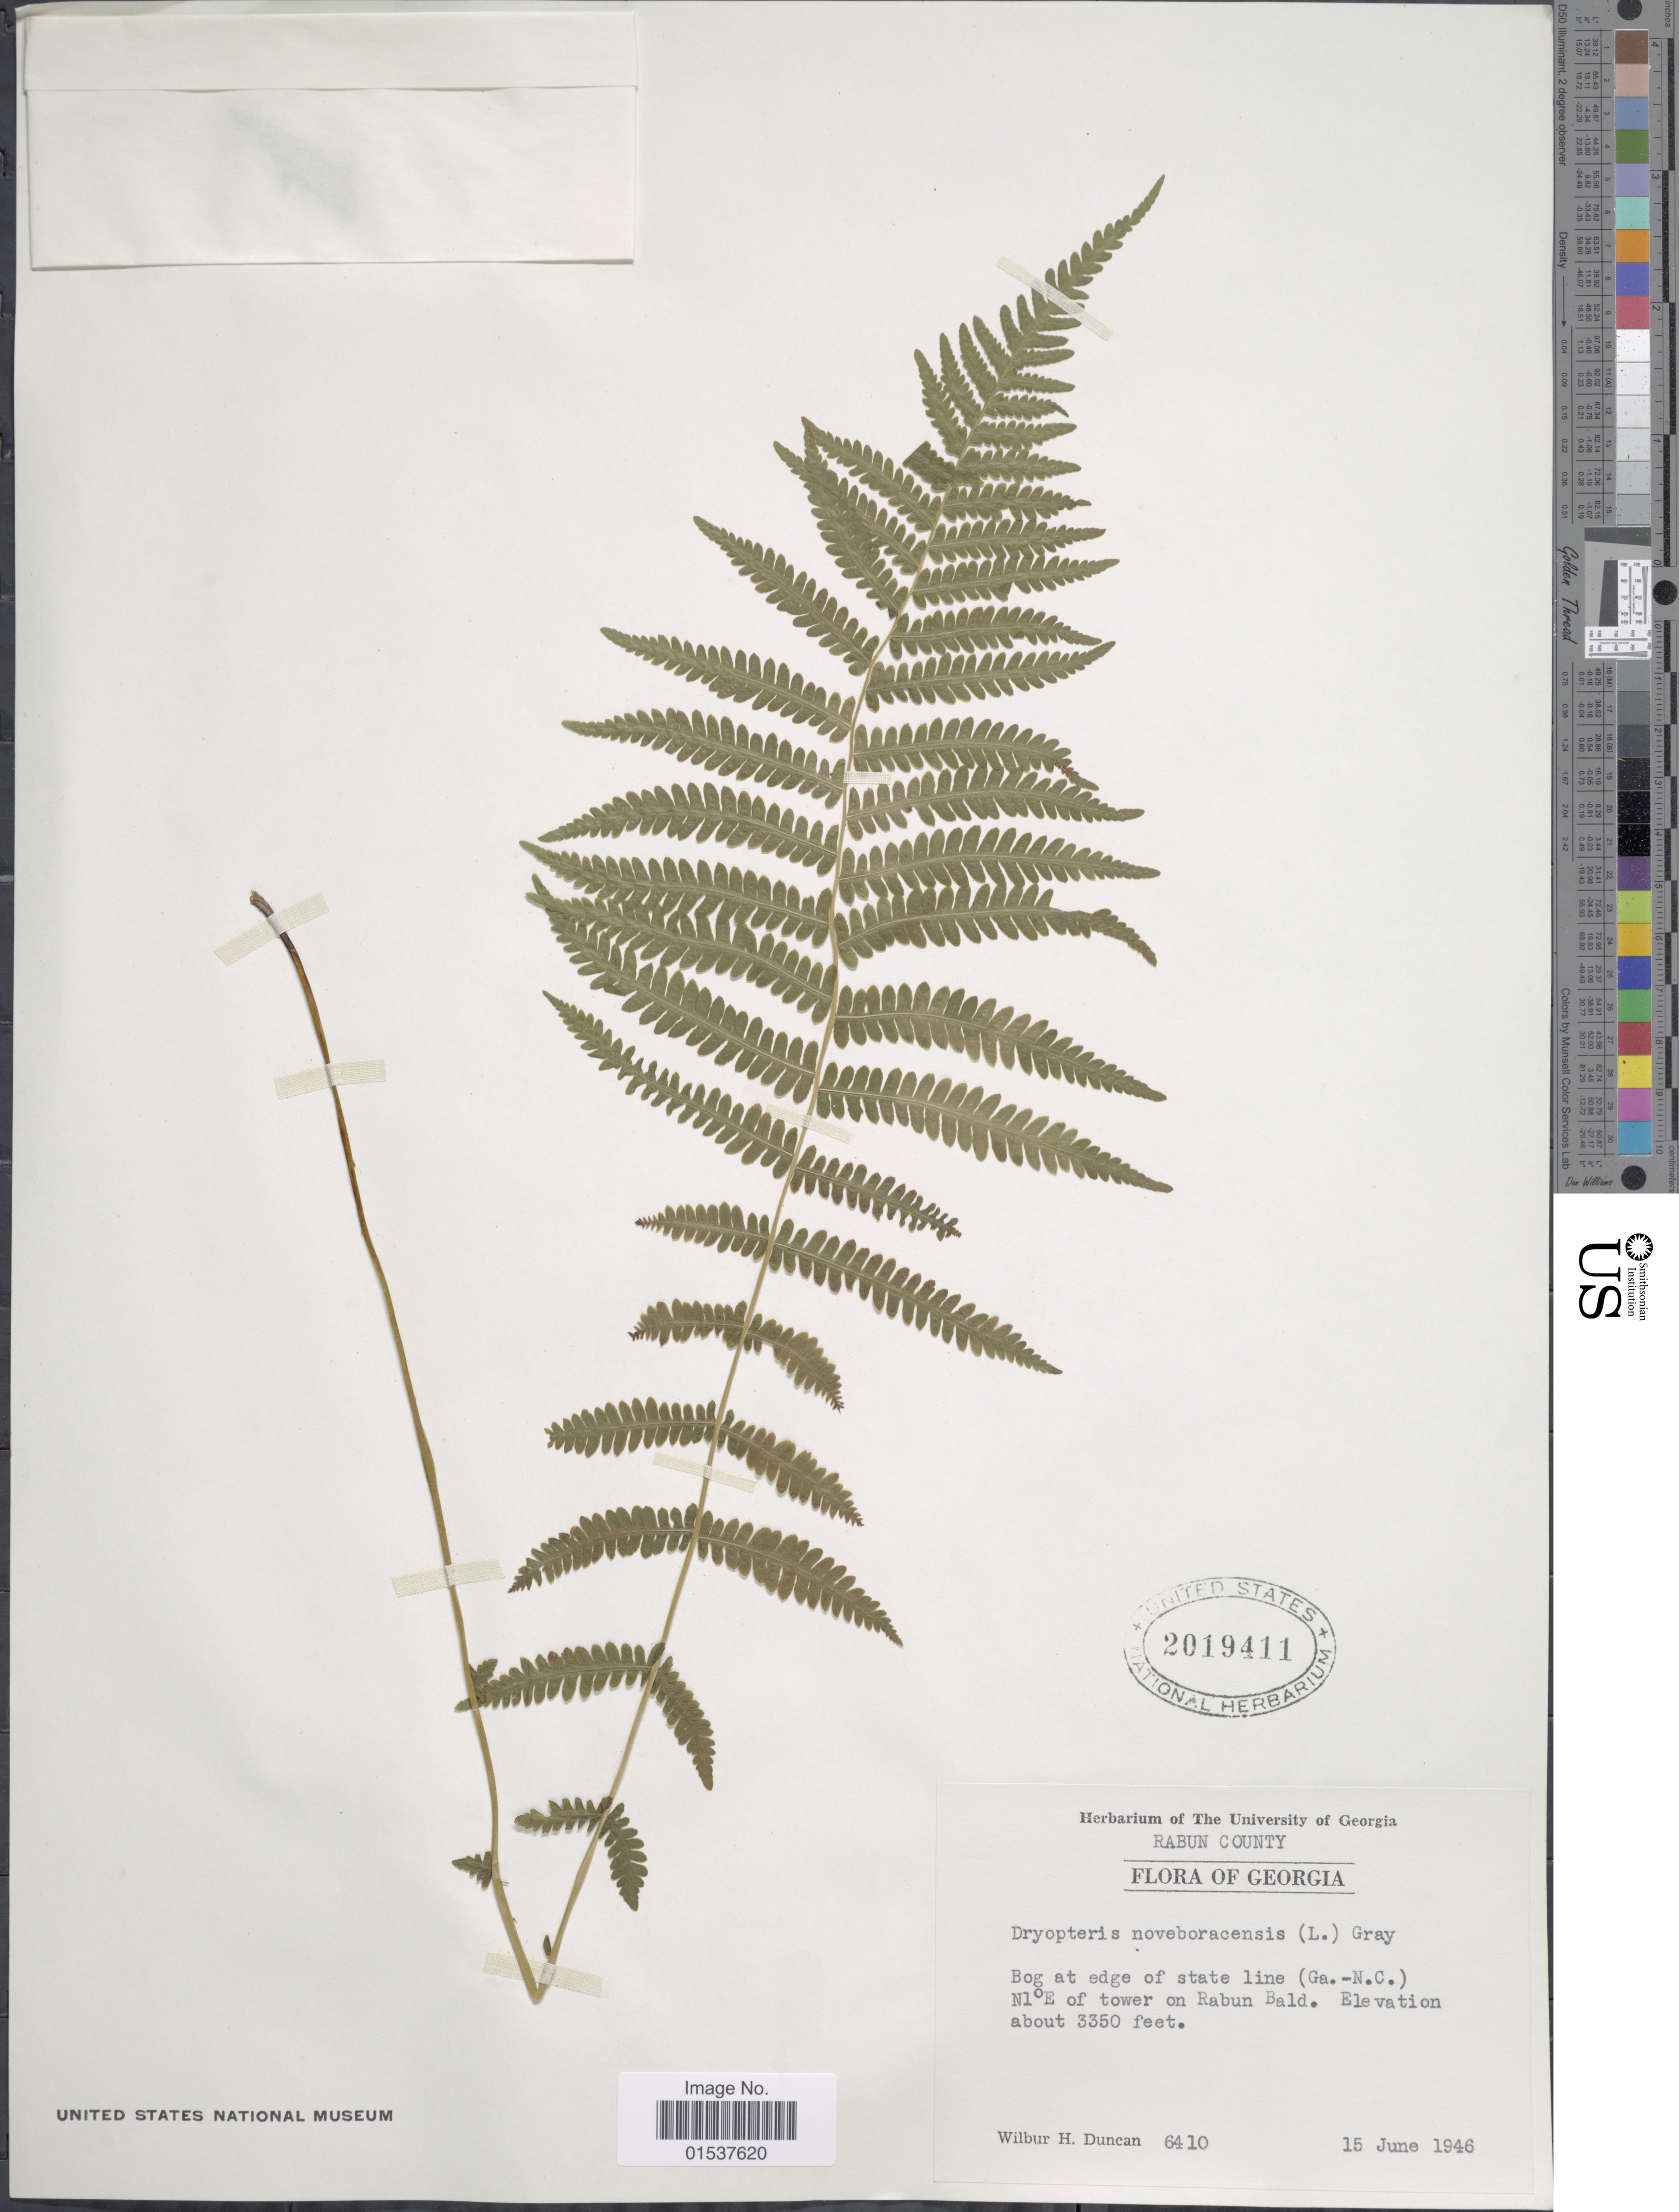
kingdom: Plantae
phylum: Tracheophyta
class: Polypodiopsida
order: Polypodiales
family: Thelypteridaceae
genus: Parathelypteris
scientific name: Parathelypteris noveboracensis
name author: (L.) Ching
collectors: W. H. Duncan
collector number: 6410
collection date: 1946-06-15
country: United States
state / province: Georgia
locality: Rabun County. Georgia, Bog at edge of state line (Ga. -N.C.) E of tower on Rabun Bald.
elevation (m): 1021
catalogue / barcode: US 2019411